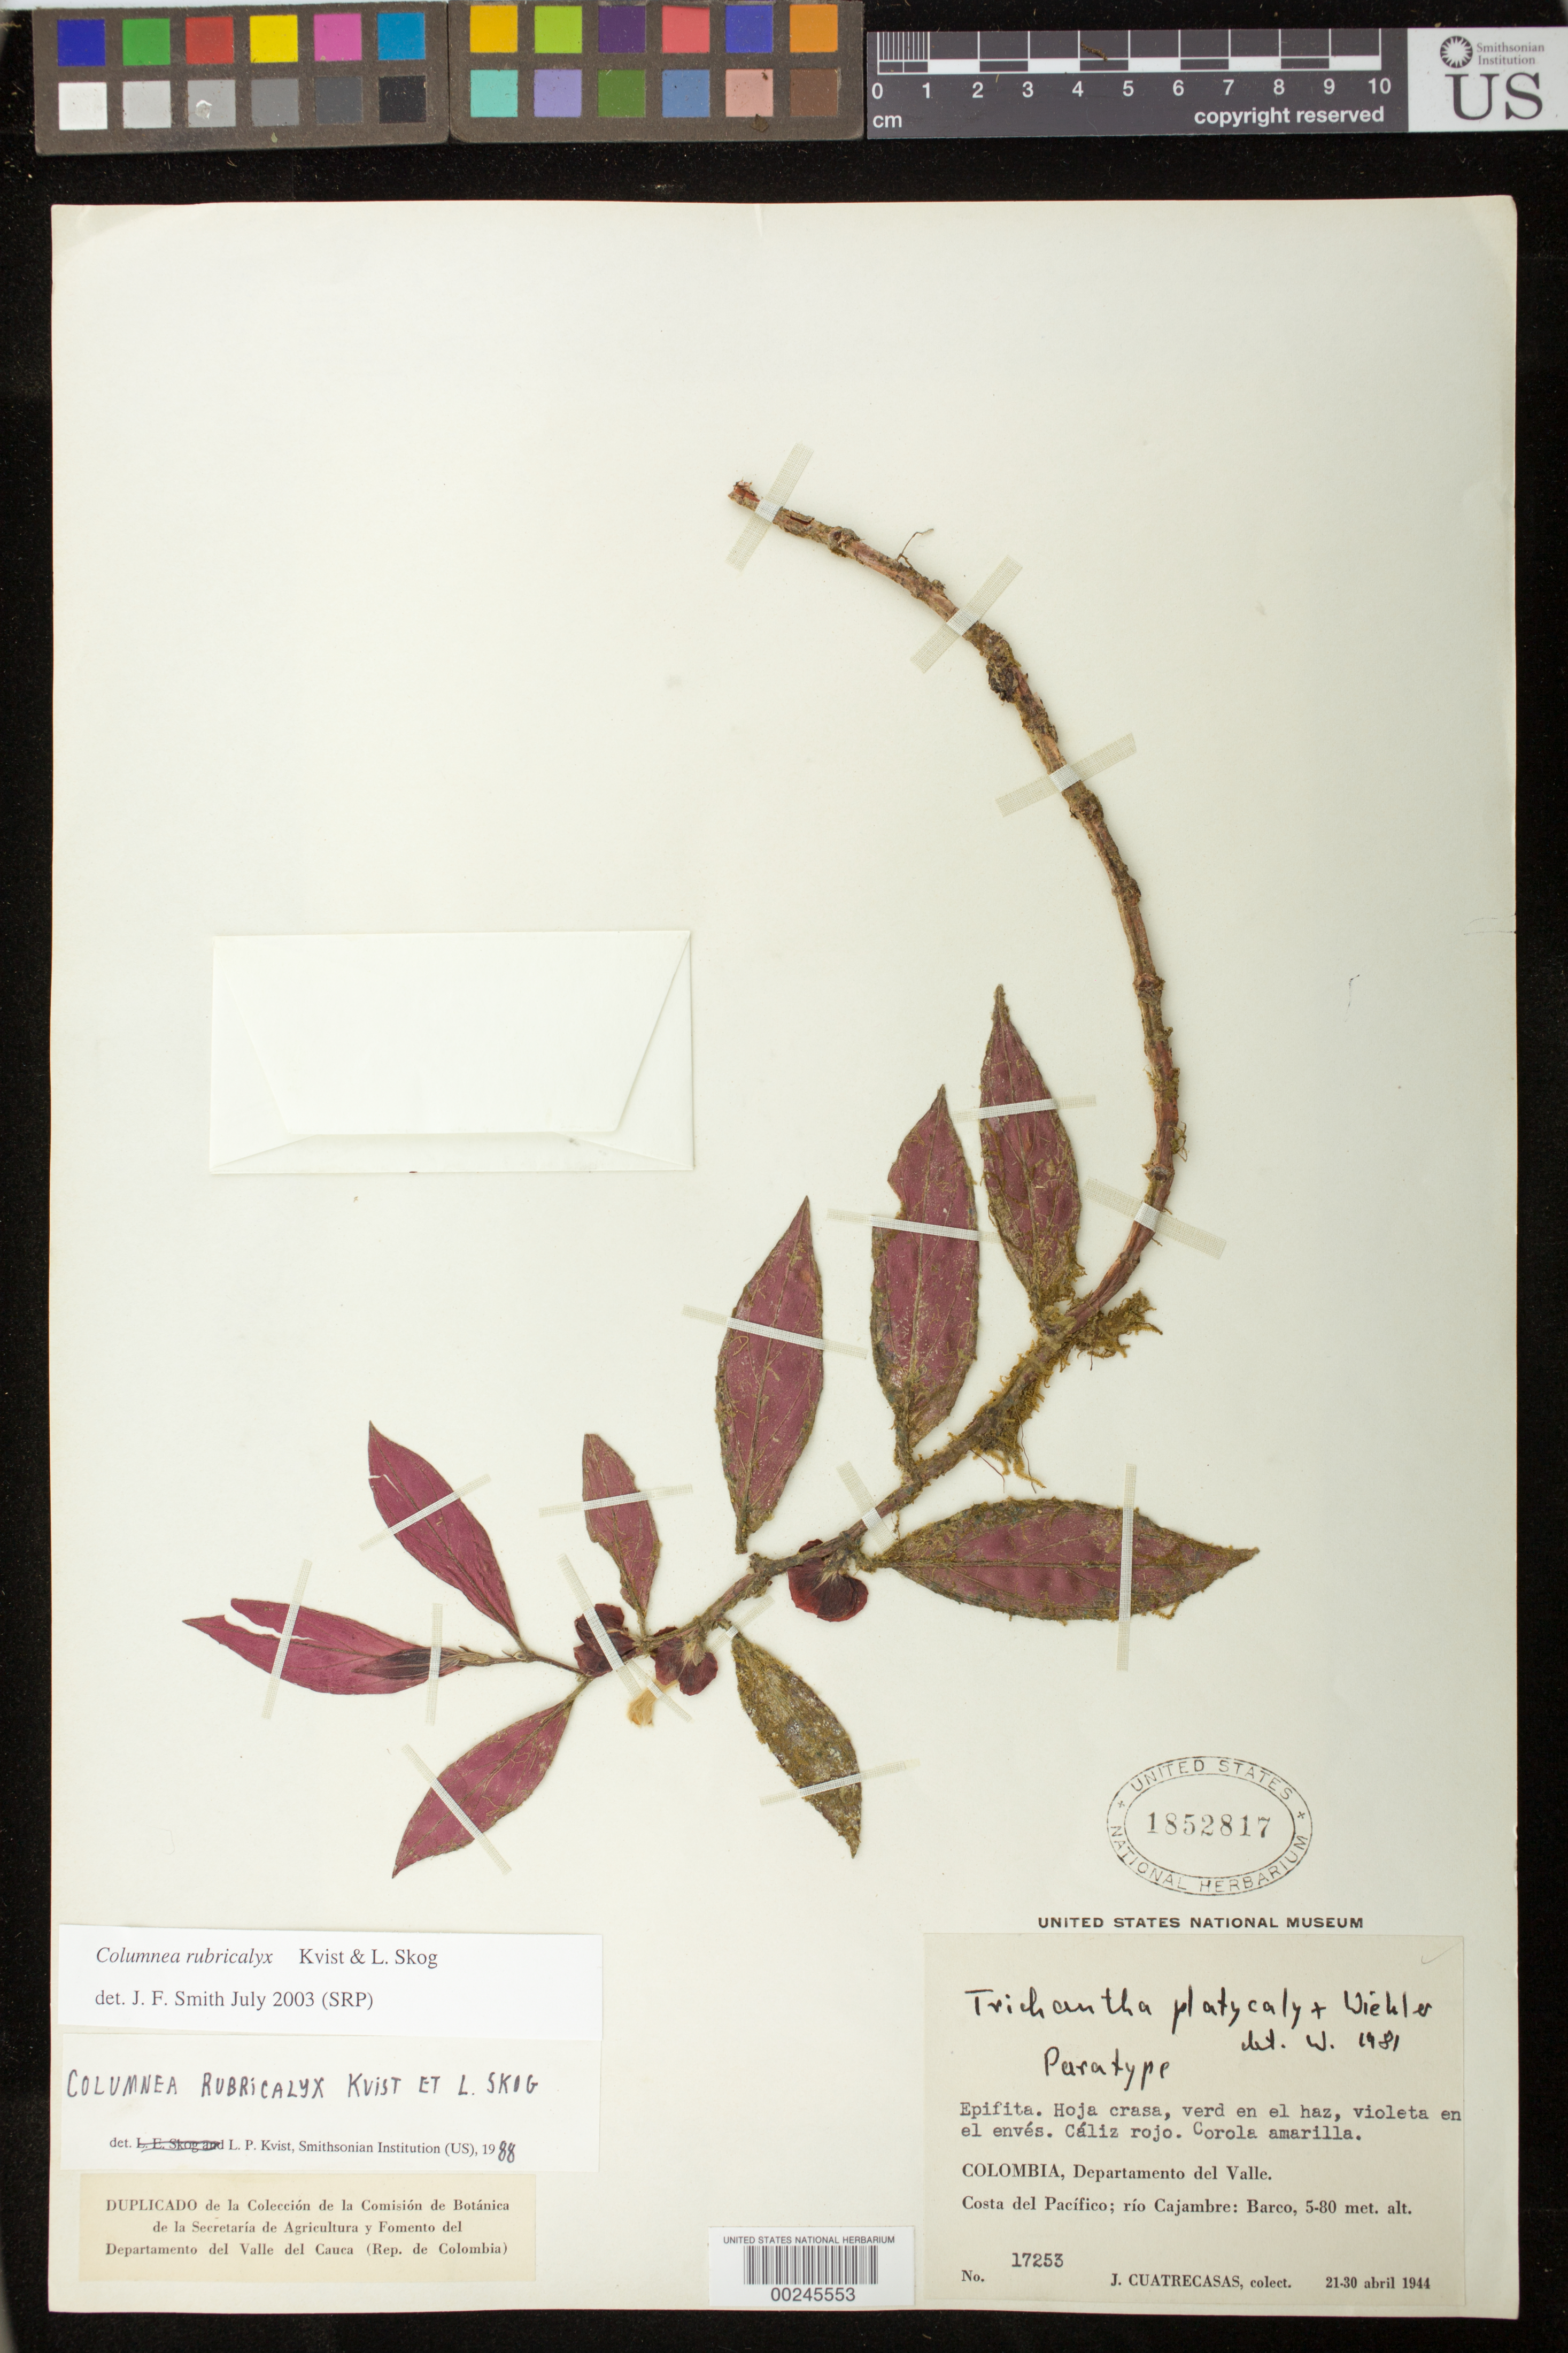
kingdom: Plantae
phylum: Tracheophyta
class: Magnoliopsida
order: Lamiales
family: Gesneriaceae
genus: Columnea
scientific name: Columnea rubricalyx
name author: L.P. Kvist & L.E. Skog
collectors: J. Cuatrecasas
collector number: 17253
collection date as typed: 21-30 Apr 1944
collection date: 1944-04-21/1944-04-30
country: Colombia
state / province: Valle del Cauca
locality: Costa del Pacífico; río Cajambre: Barco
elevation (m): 5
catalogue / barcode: US 1852817